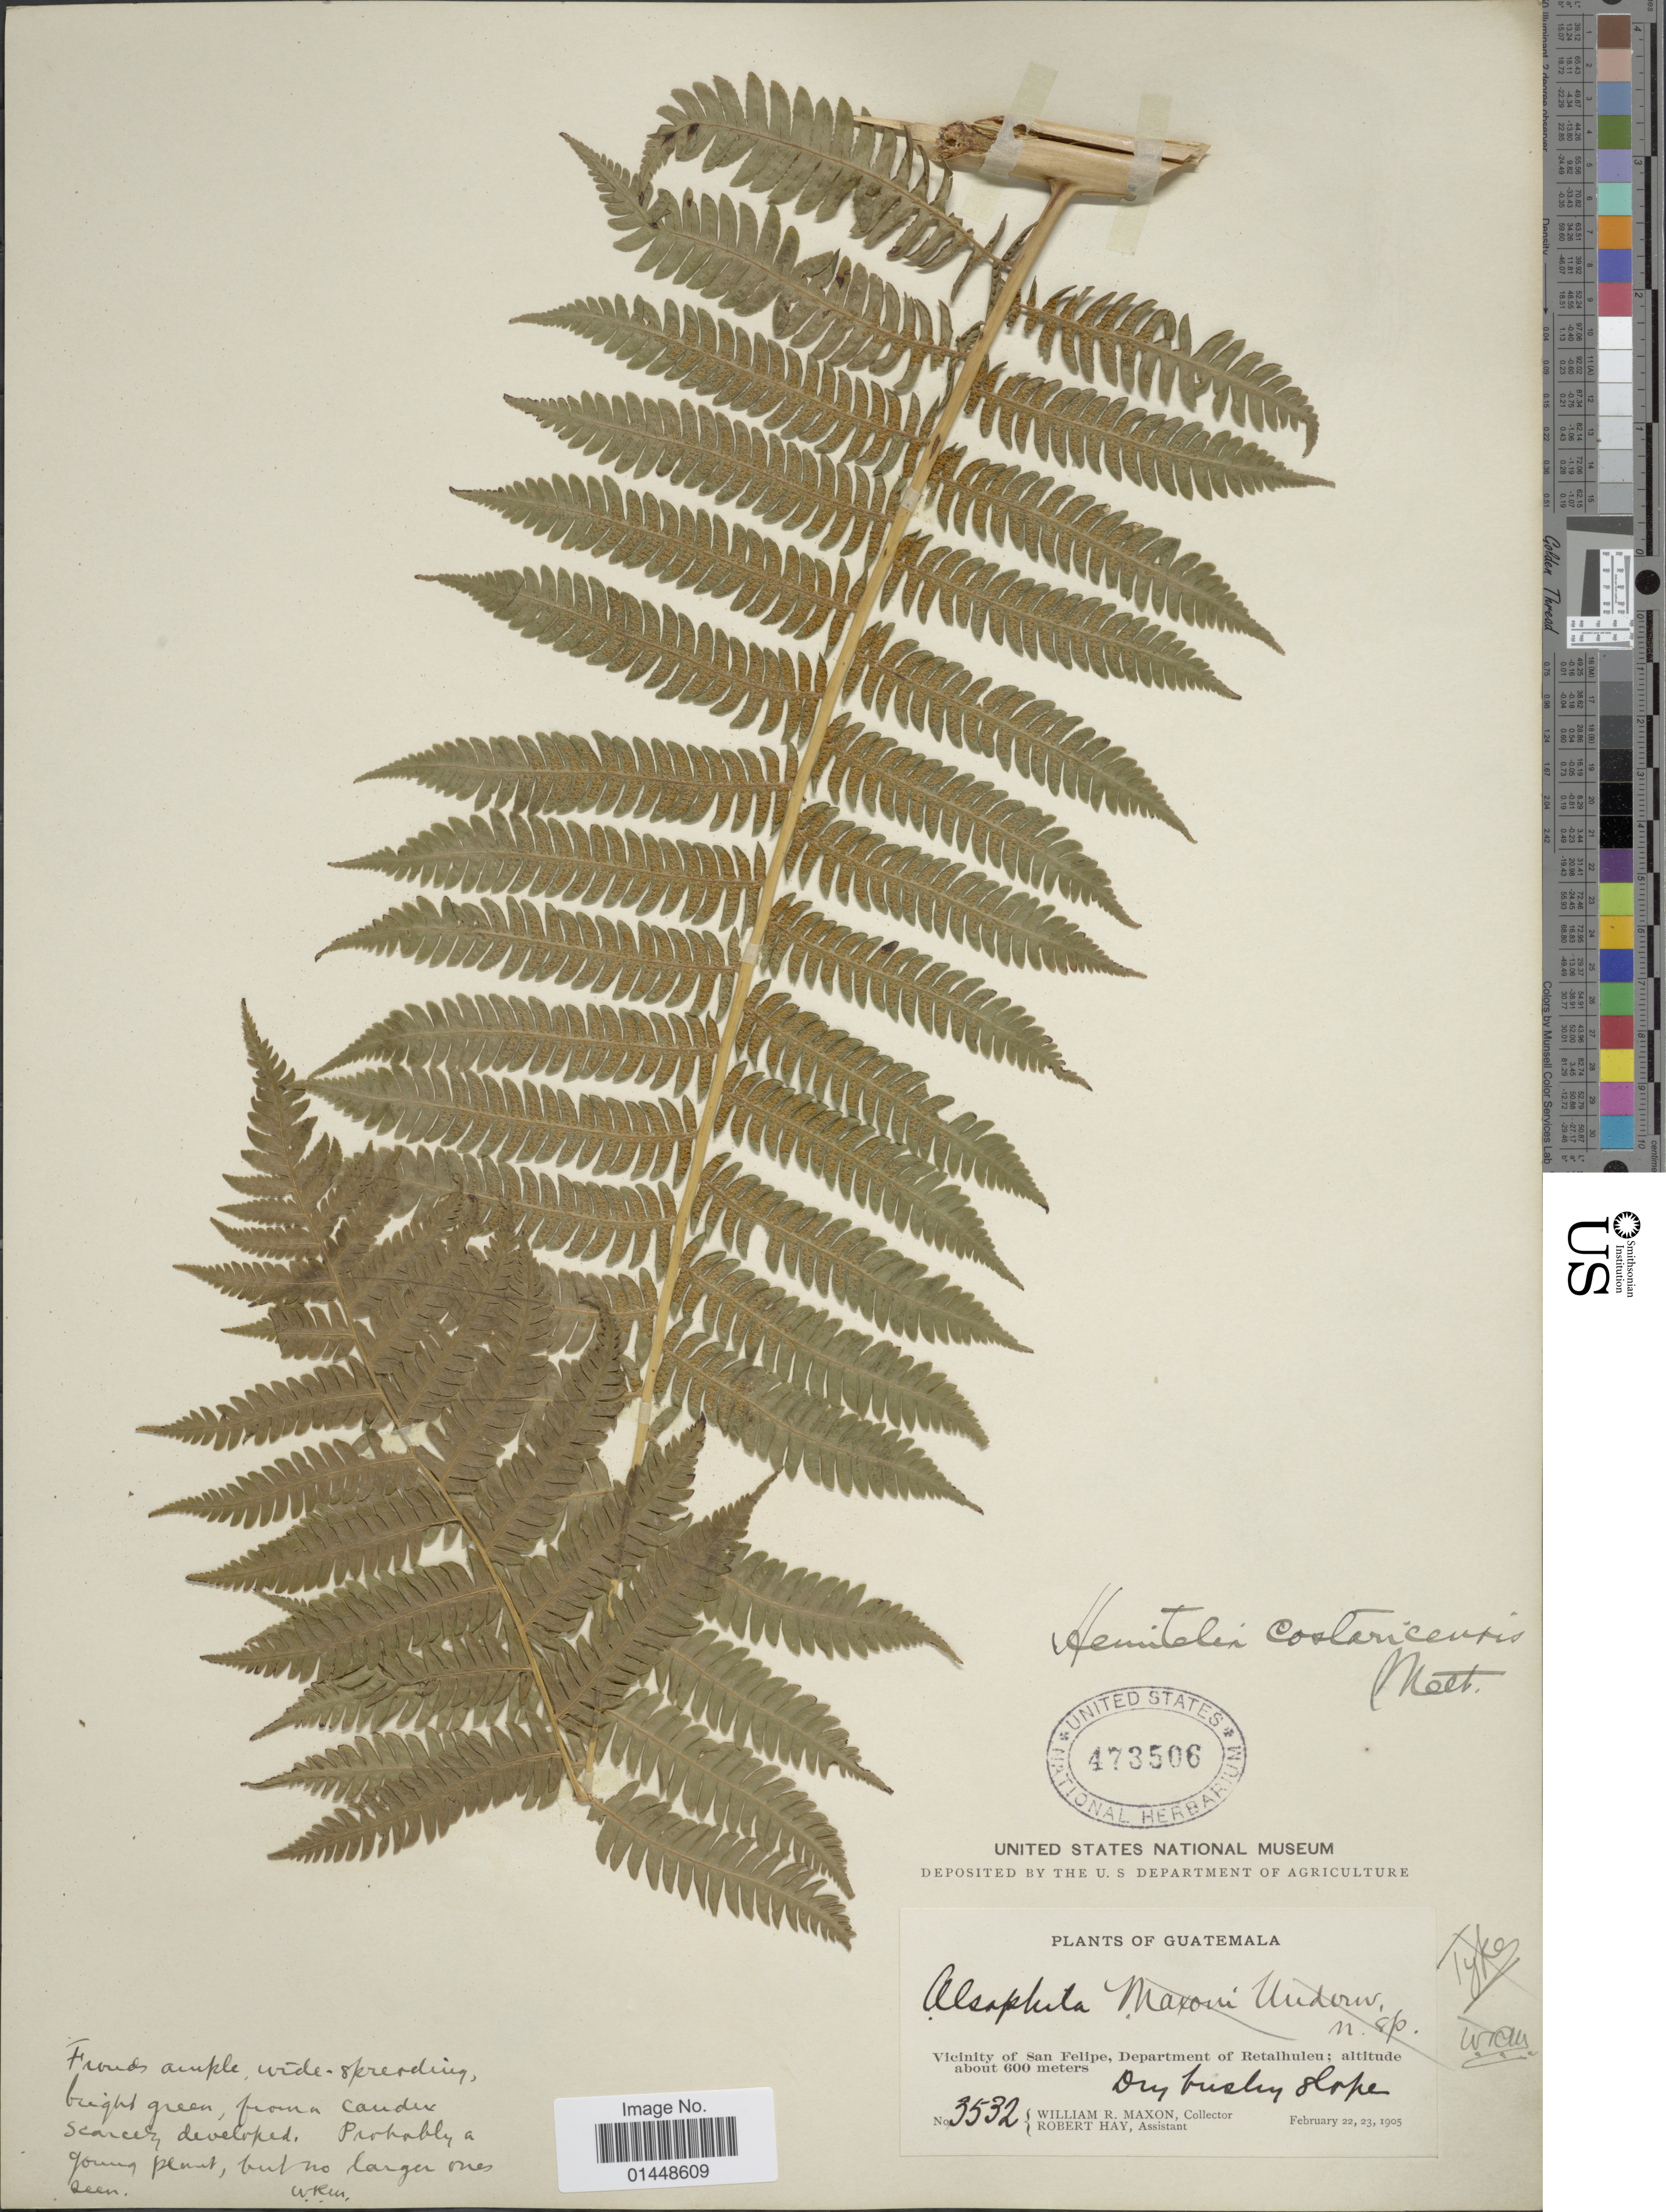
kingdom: Plantae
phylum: Tracheophyta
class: Polypodiopsida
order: Cyatheales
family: Cyatheaceae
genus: Cyathea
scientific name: Cyathea costaricensis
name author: (Kuhn) Domin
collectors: W. R. Maxon & R. Hay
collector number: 3532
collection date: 1905-02-22/1905-02-23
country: Guatemala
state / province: Retalhuleu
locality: Vicinity of San Felipe, Department of Retalhuleu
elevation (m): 600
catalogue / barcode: US 473506